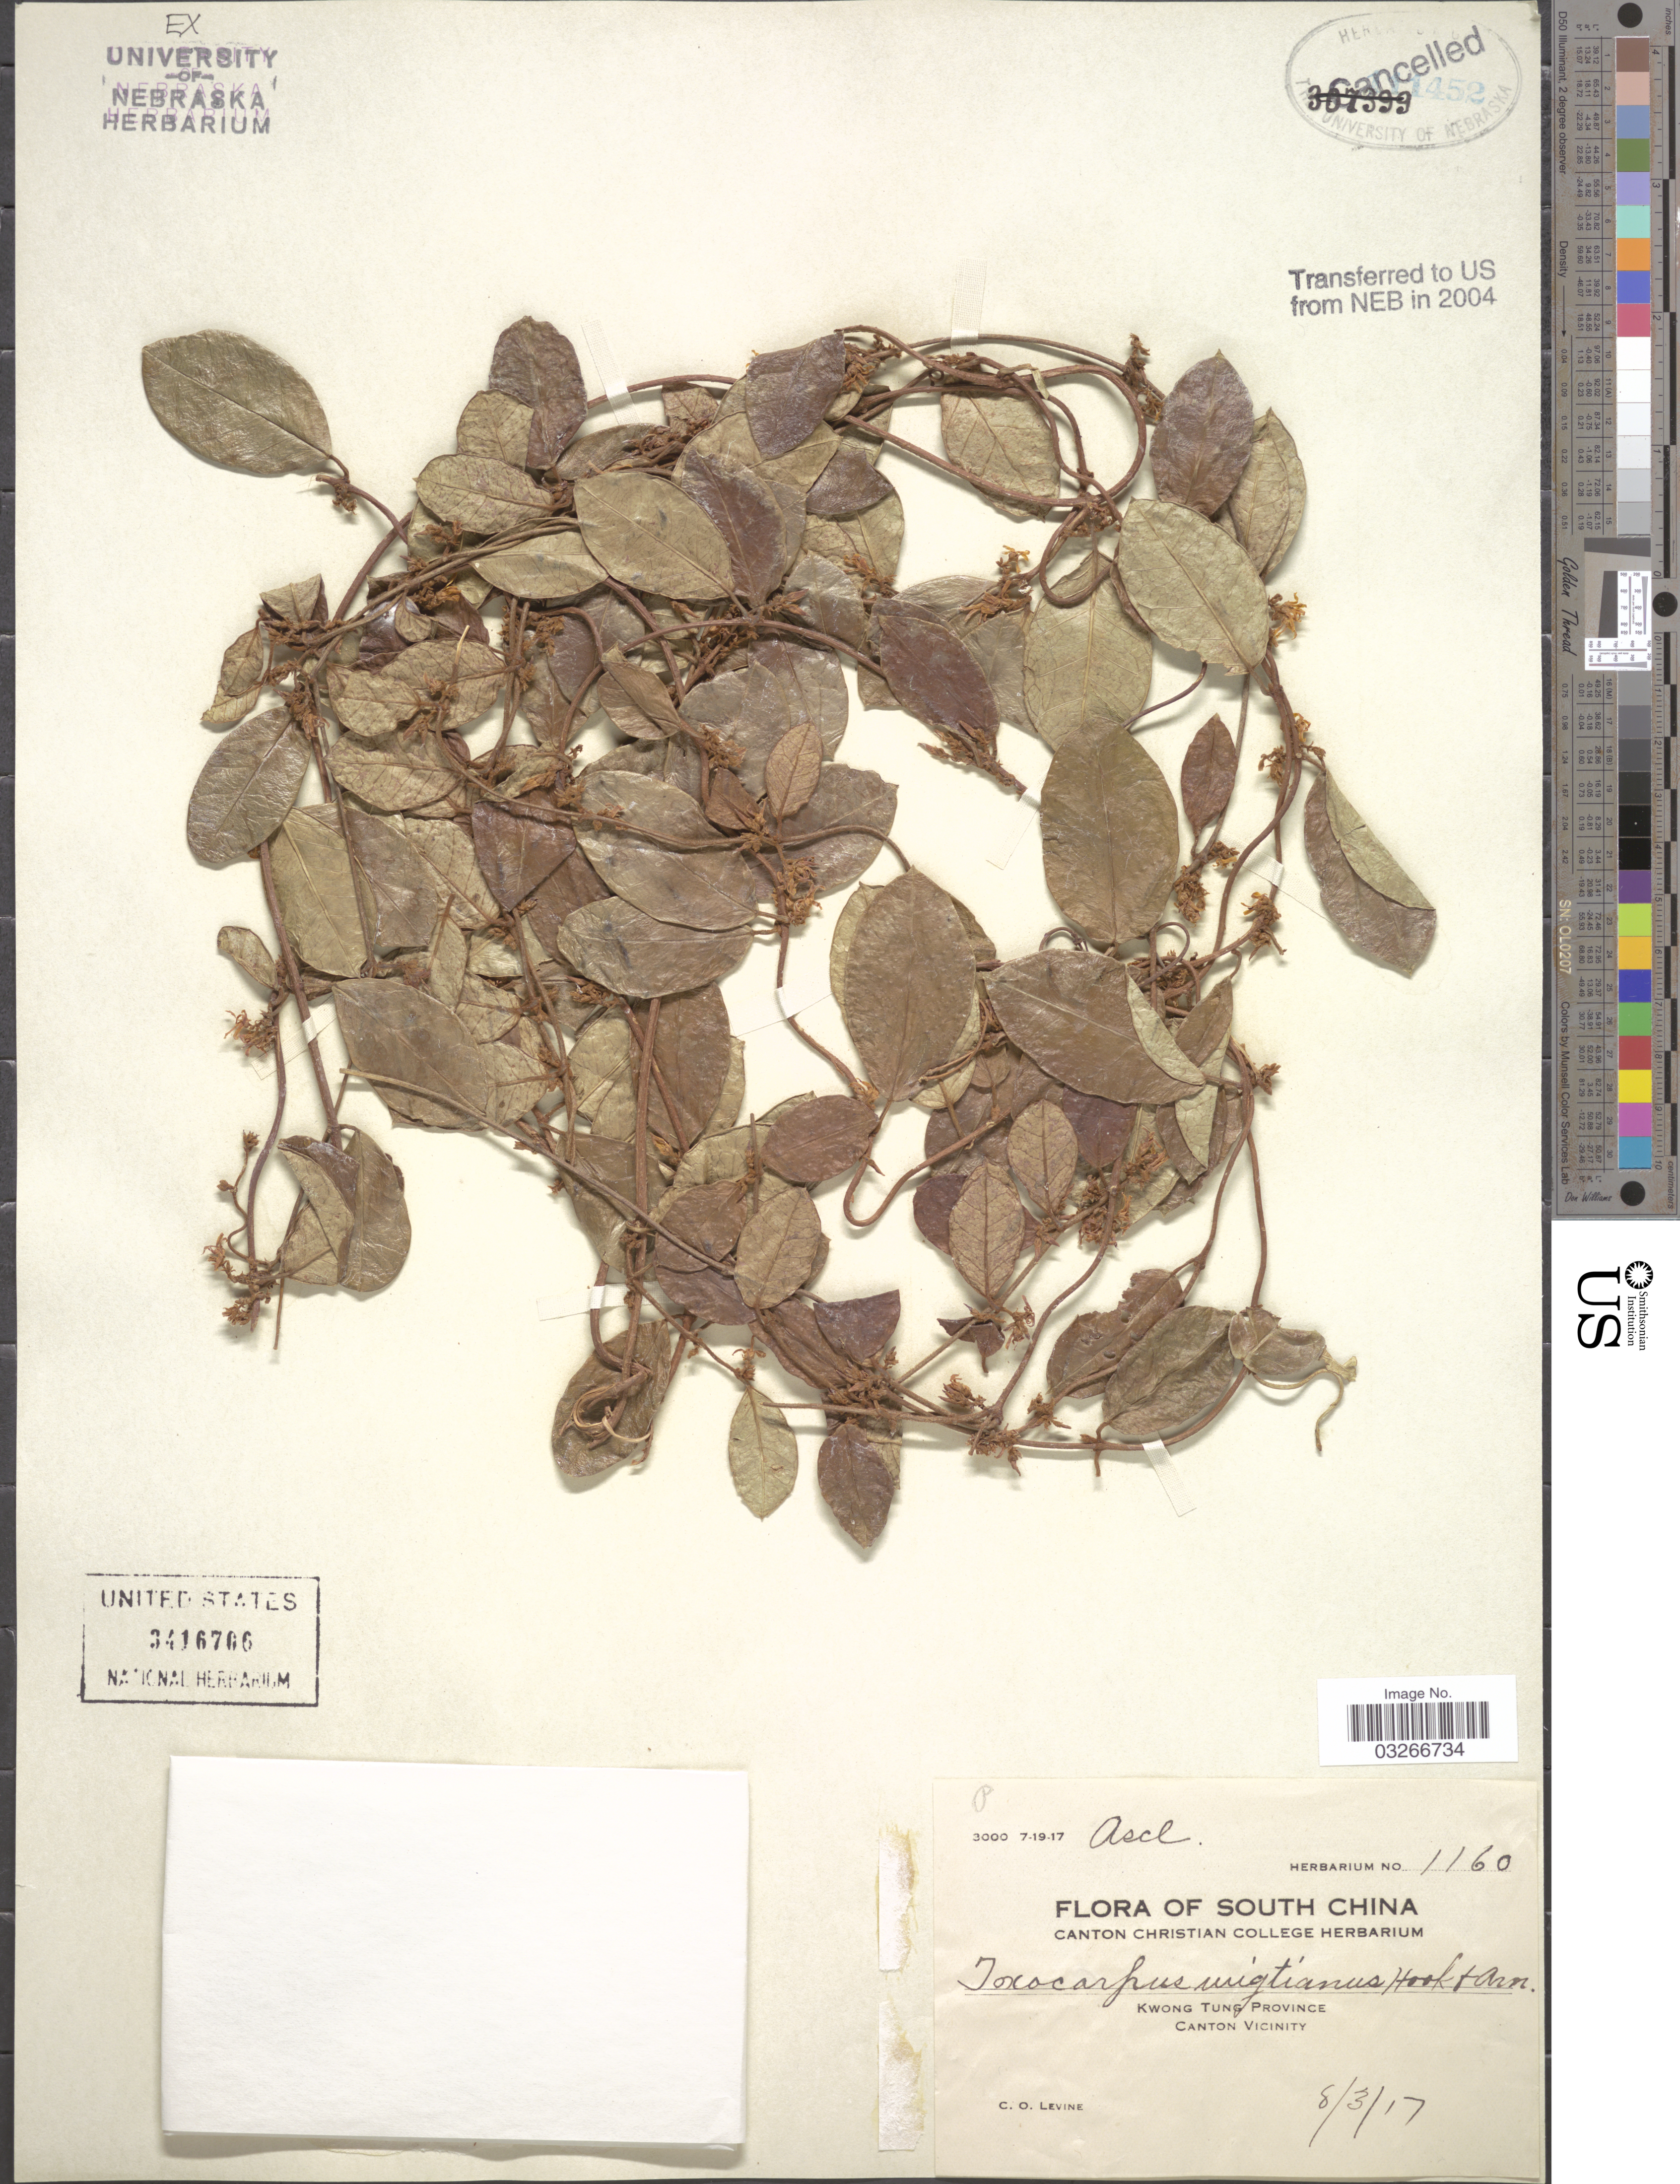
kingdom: Plantae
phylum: Tracheophyta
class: Magnoliopsida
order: Gentianales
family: Apocynaceae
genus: Toxocarpus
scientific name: Toxocarpus wightianus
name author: Hook. & Arn.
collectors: C. O. Levine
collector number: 1160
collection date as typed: Transcribed d/m/y: 8/3/17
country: China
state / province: Guangdong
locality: South China, Kwong Tung Province, Canton Vicinity.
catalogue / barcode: US 3416706